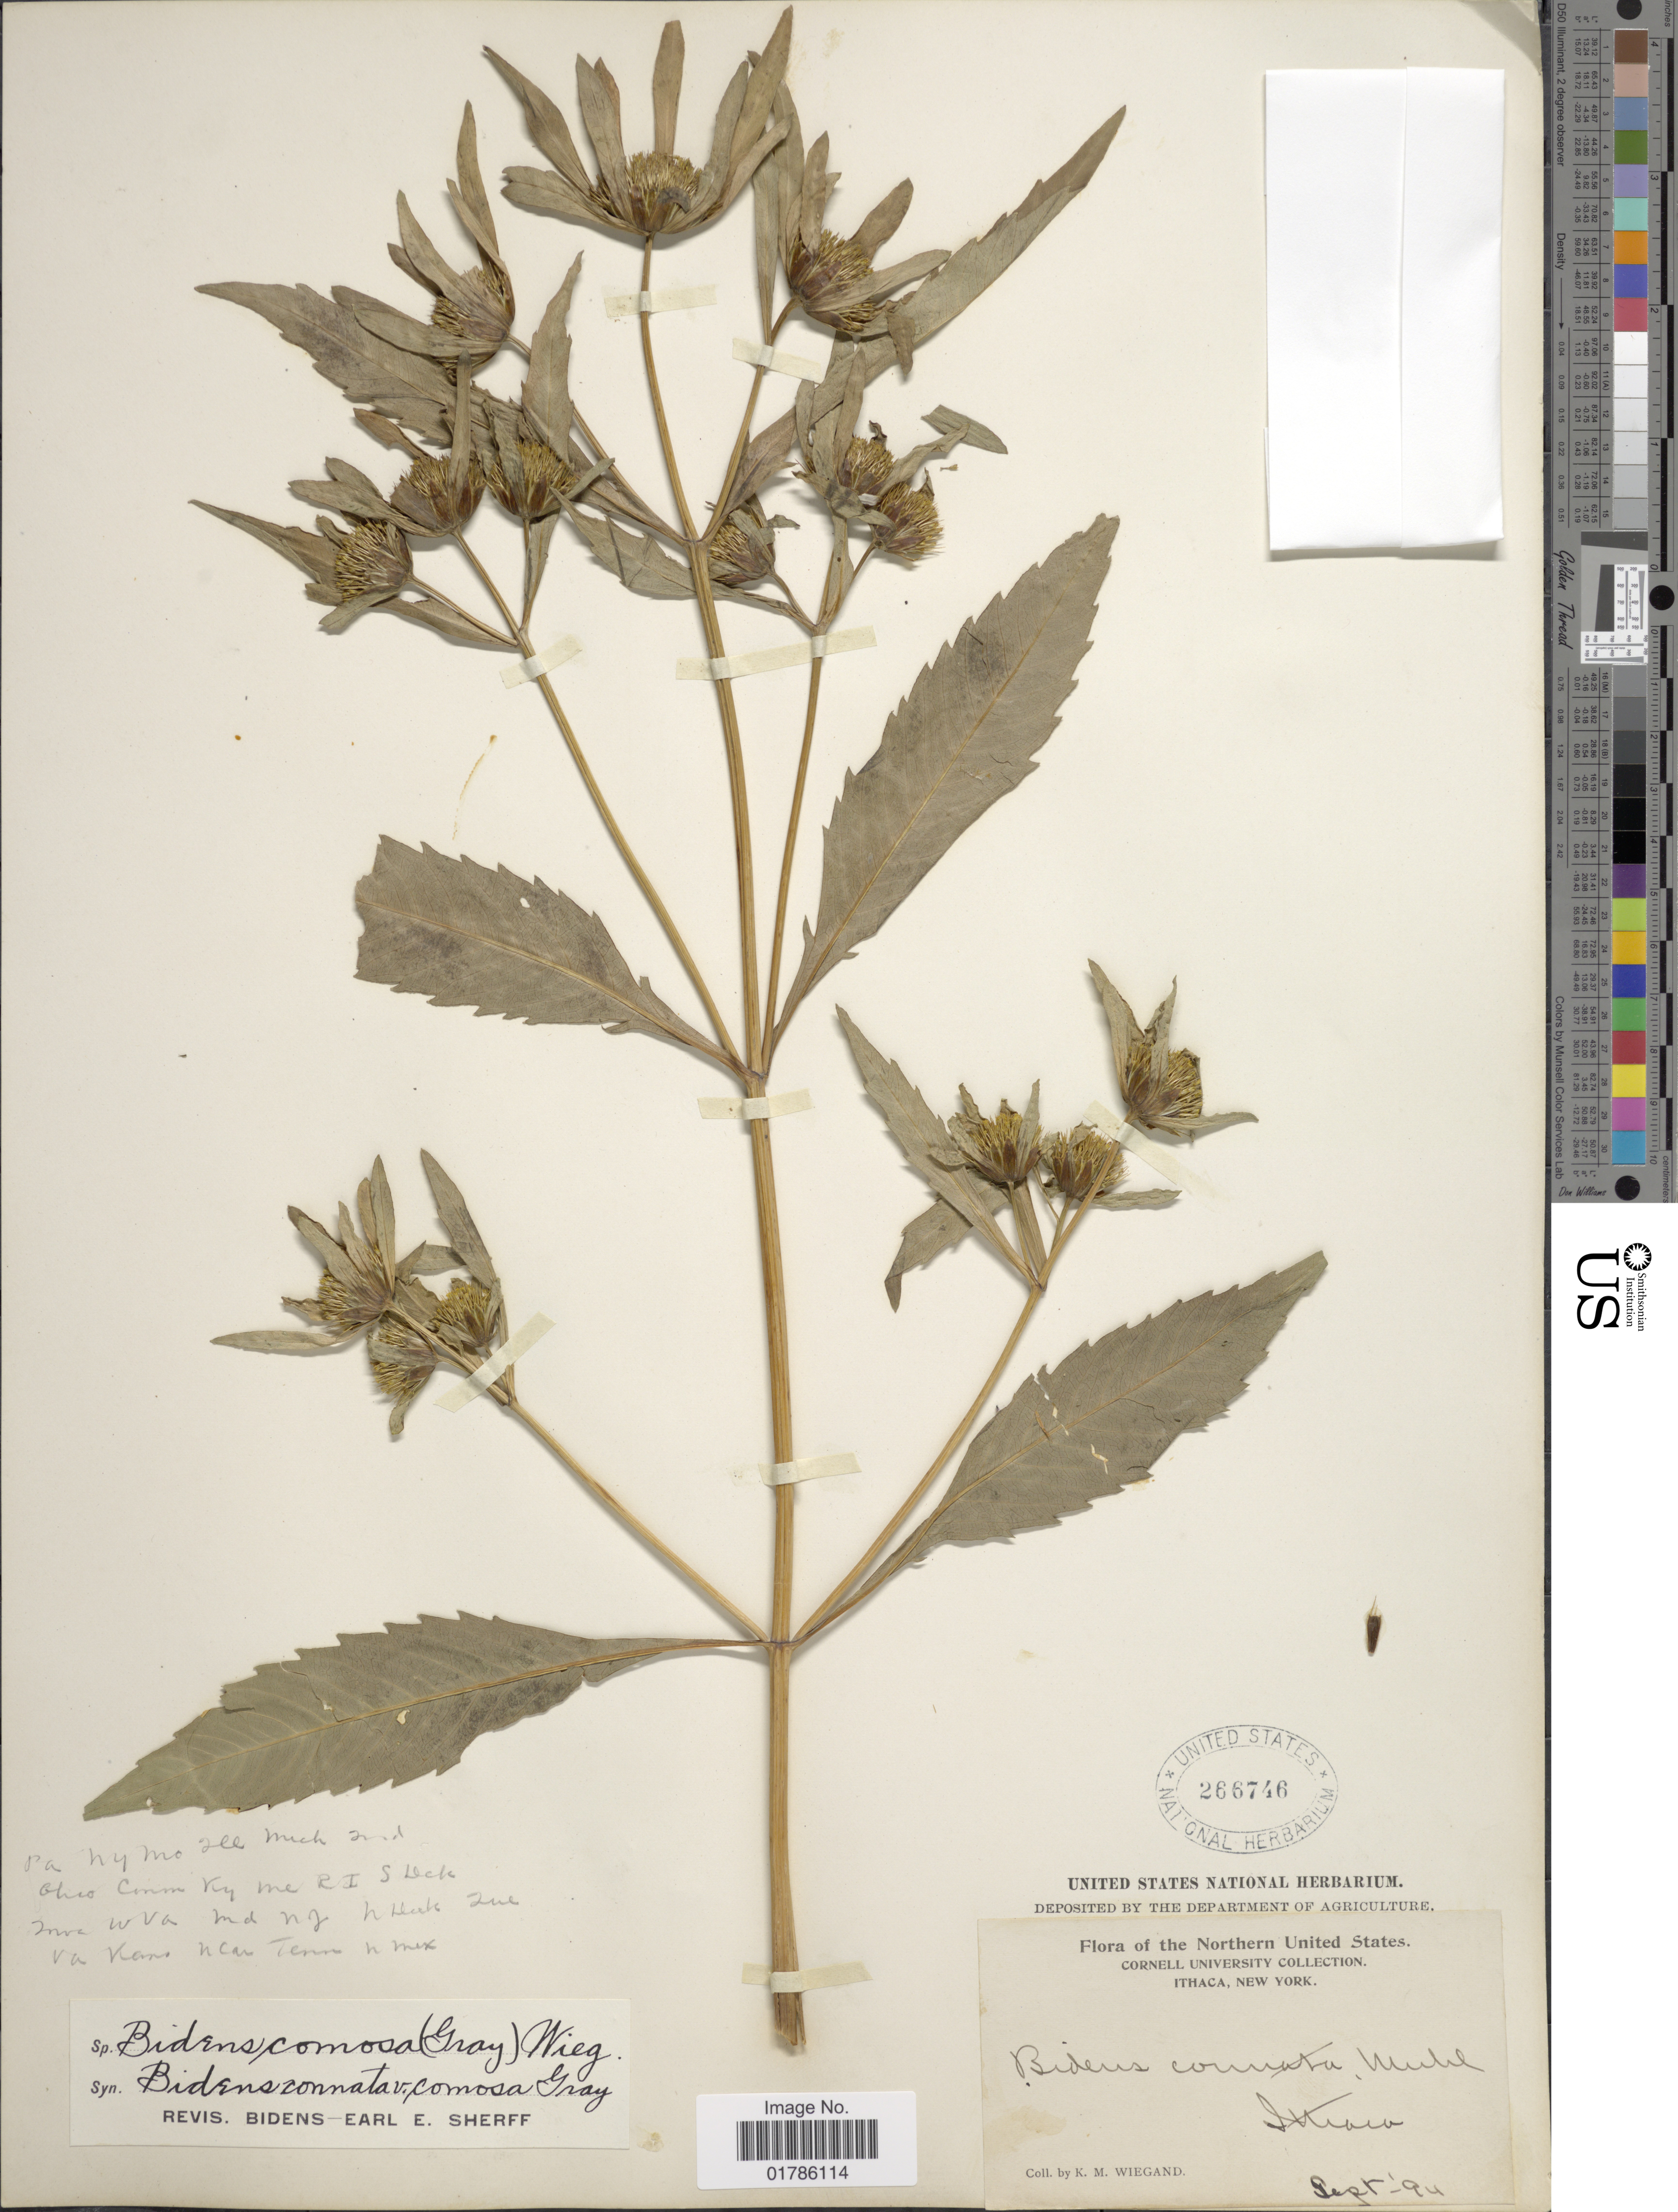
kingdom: Plantae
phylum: Tracheophyta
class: Magnoliopsida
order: Asterales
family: Asteraceae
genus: Bidens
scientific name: Bidens comosa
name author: (A. Gray) Wiegand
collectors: K. M. Wiegand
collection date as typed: Transcribed d/m/y: /9/94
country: United States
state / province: New York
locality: Ithaca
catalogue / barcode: US 266746